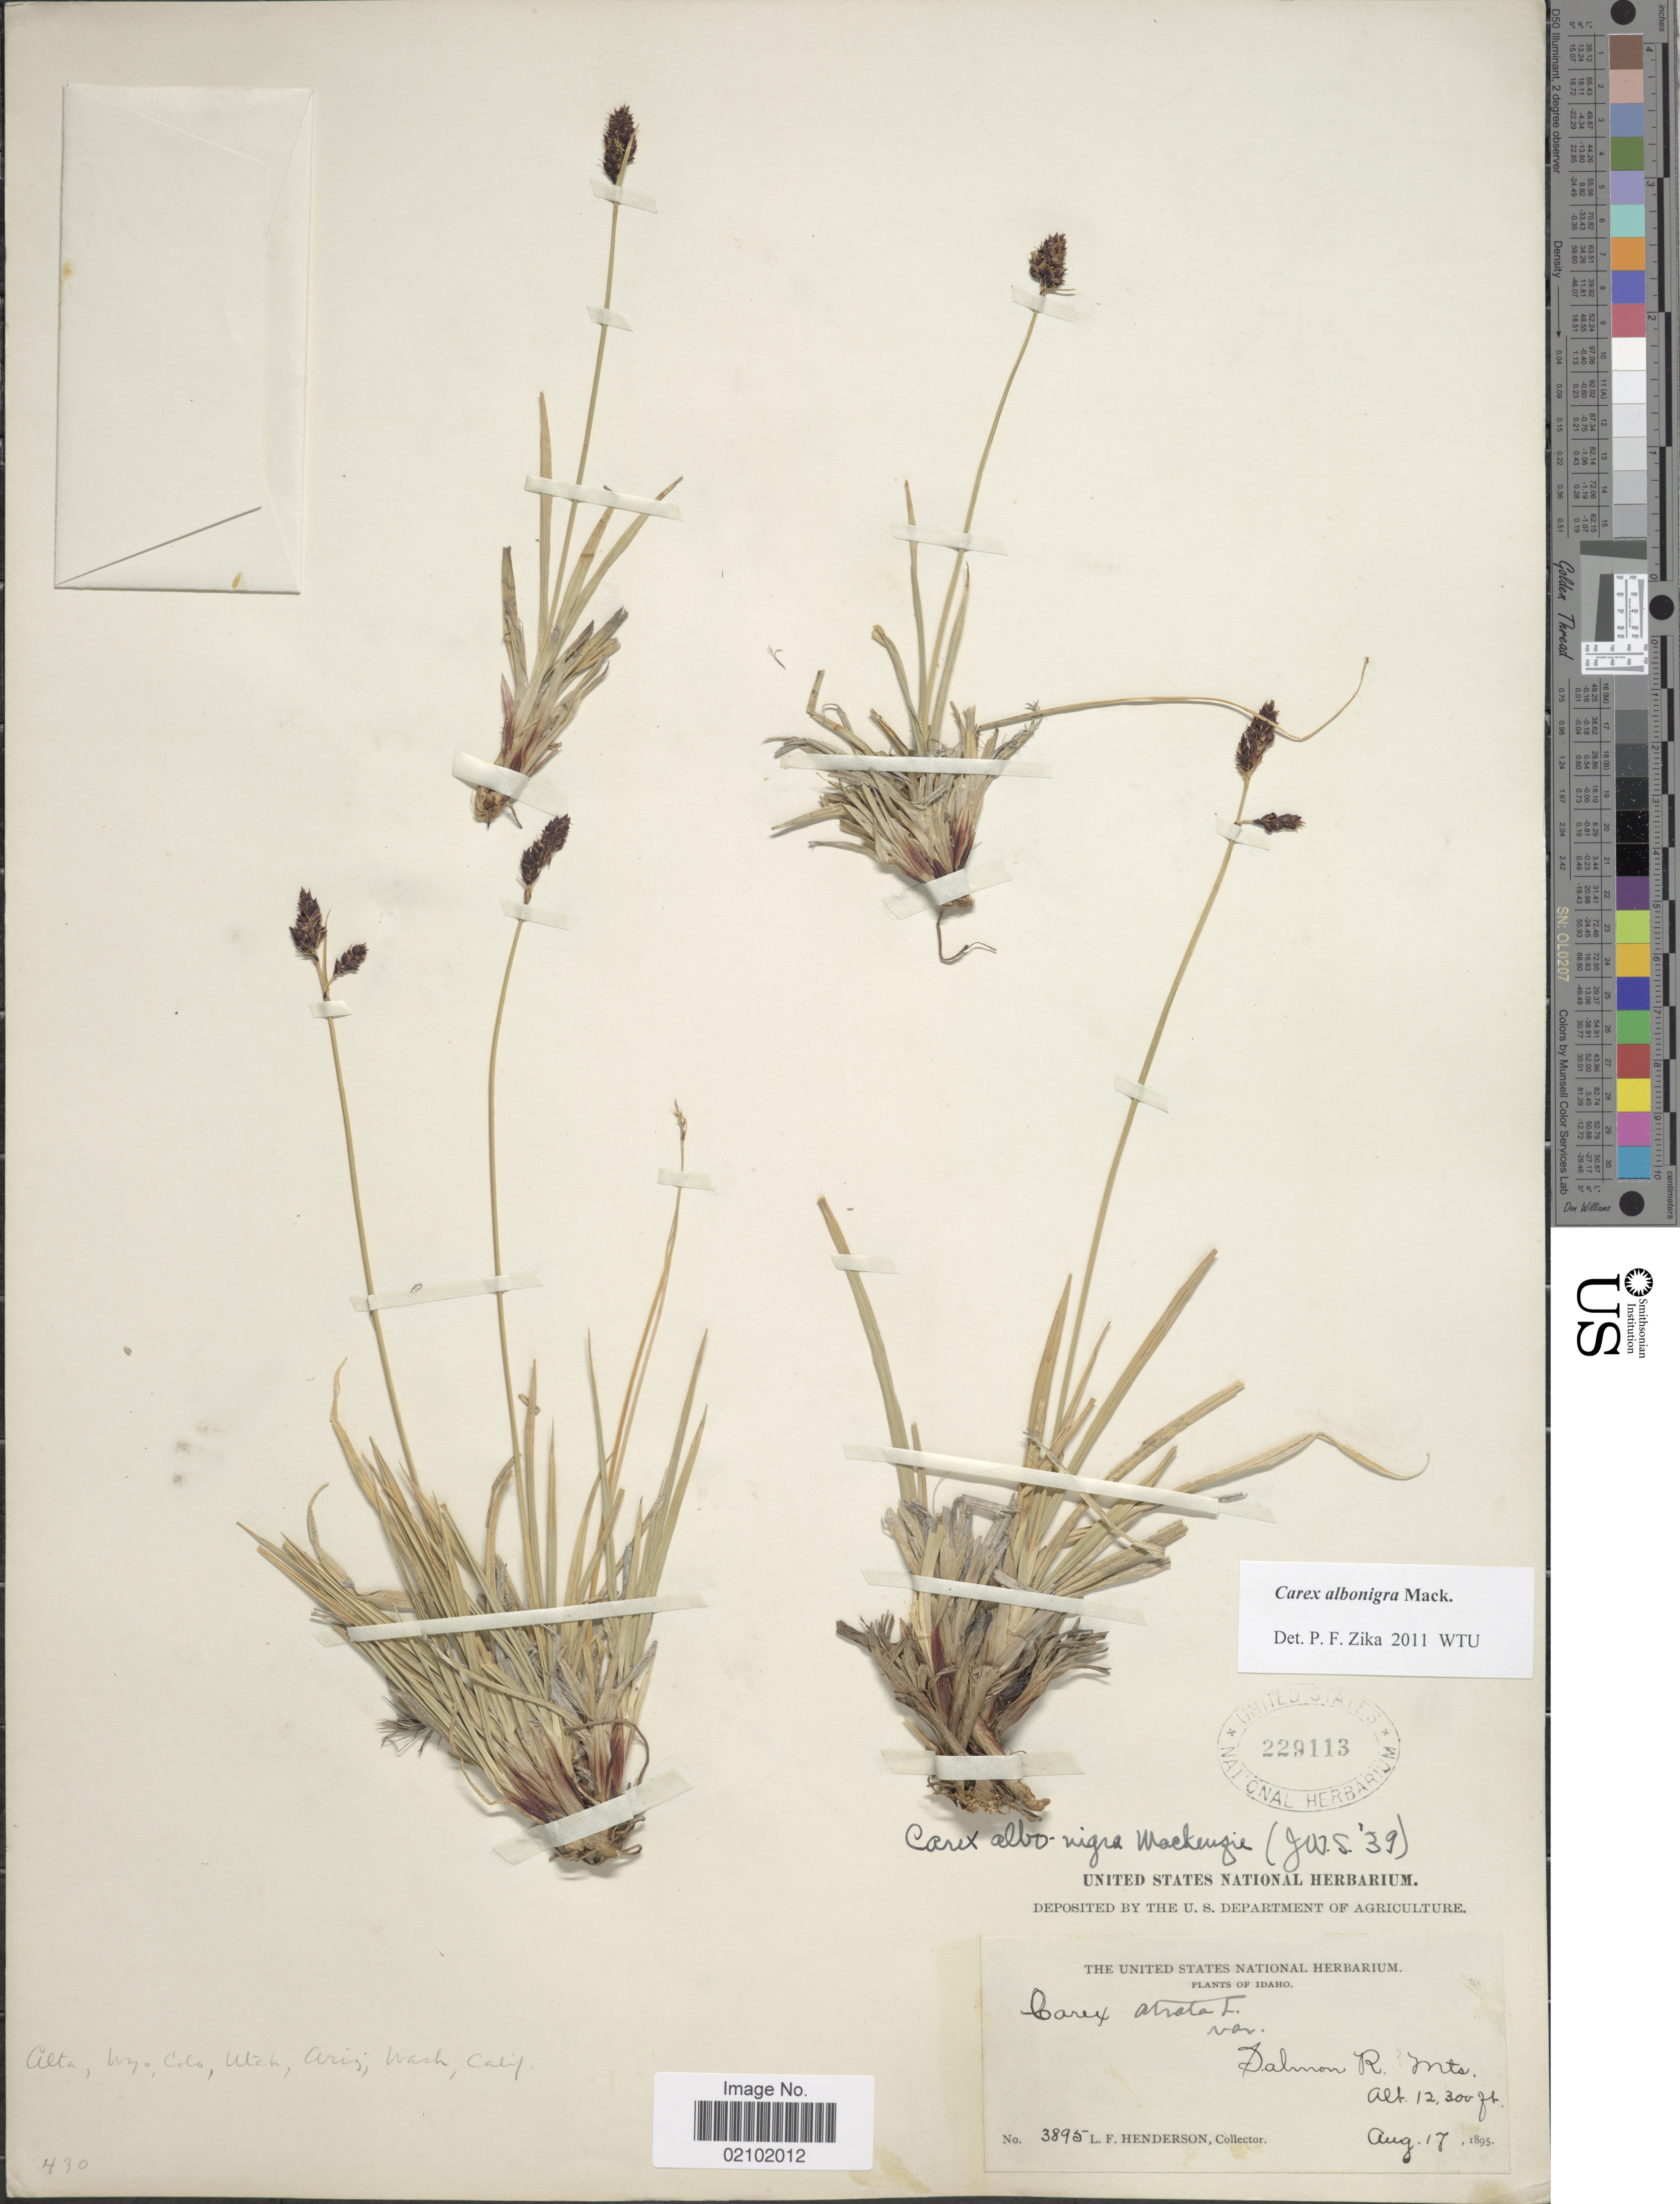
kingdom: Plantae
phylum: Tracheophyta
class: Liliopsida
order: Poales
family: Cyperaceae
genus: Carex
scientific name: Carex albonigra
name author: Mack.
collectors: L. Henderson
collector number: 3895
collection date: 1895-08-17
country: United States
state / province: Idaho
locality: Dalmon R. Mts.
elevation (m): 3749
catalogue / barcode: US 229113